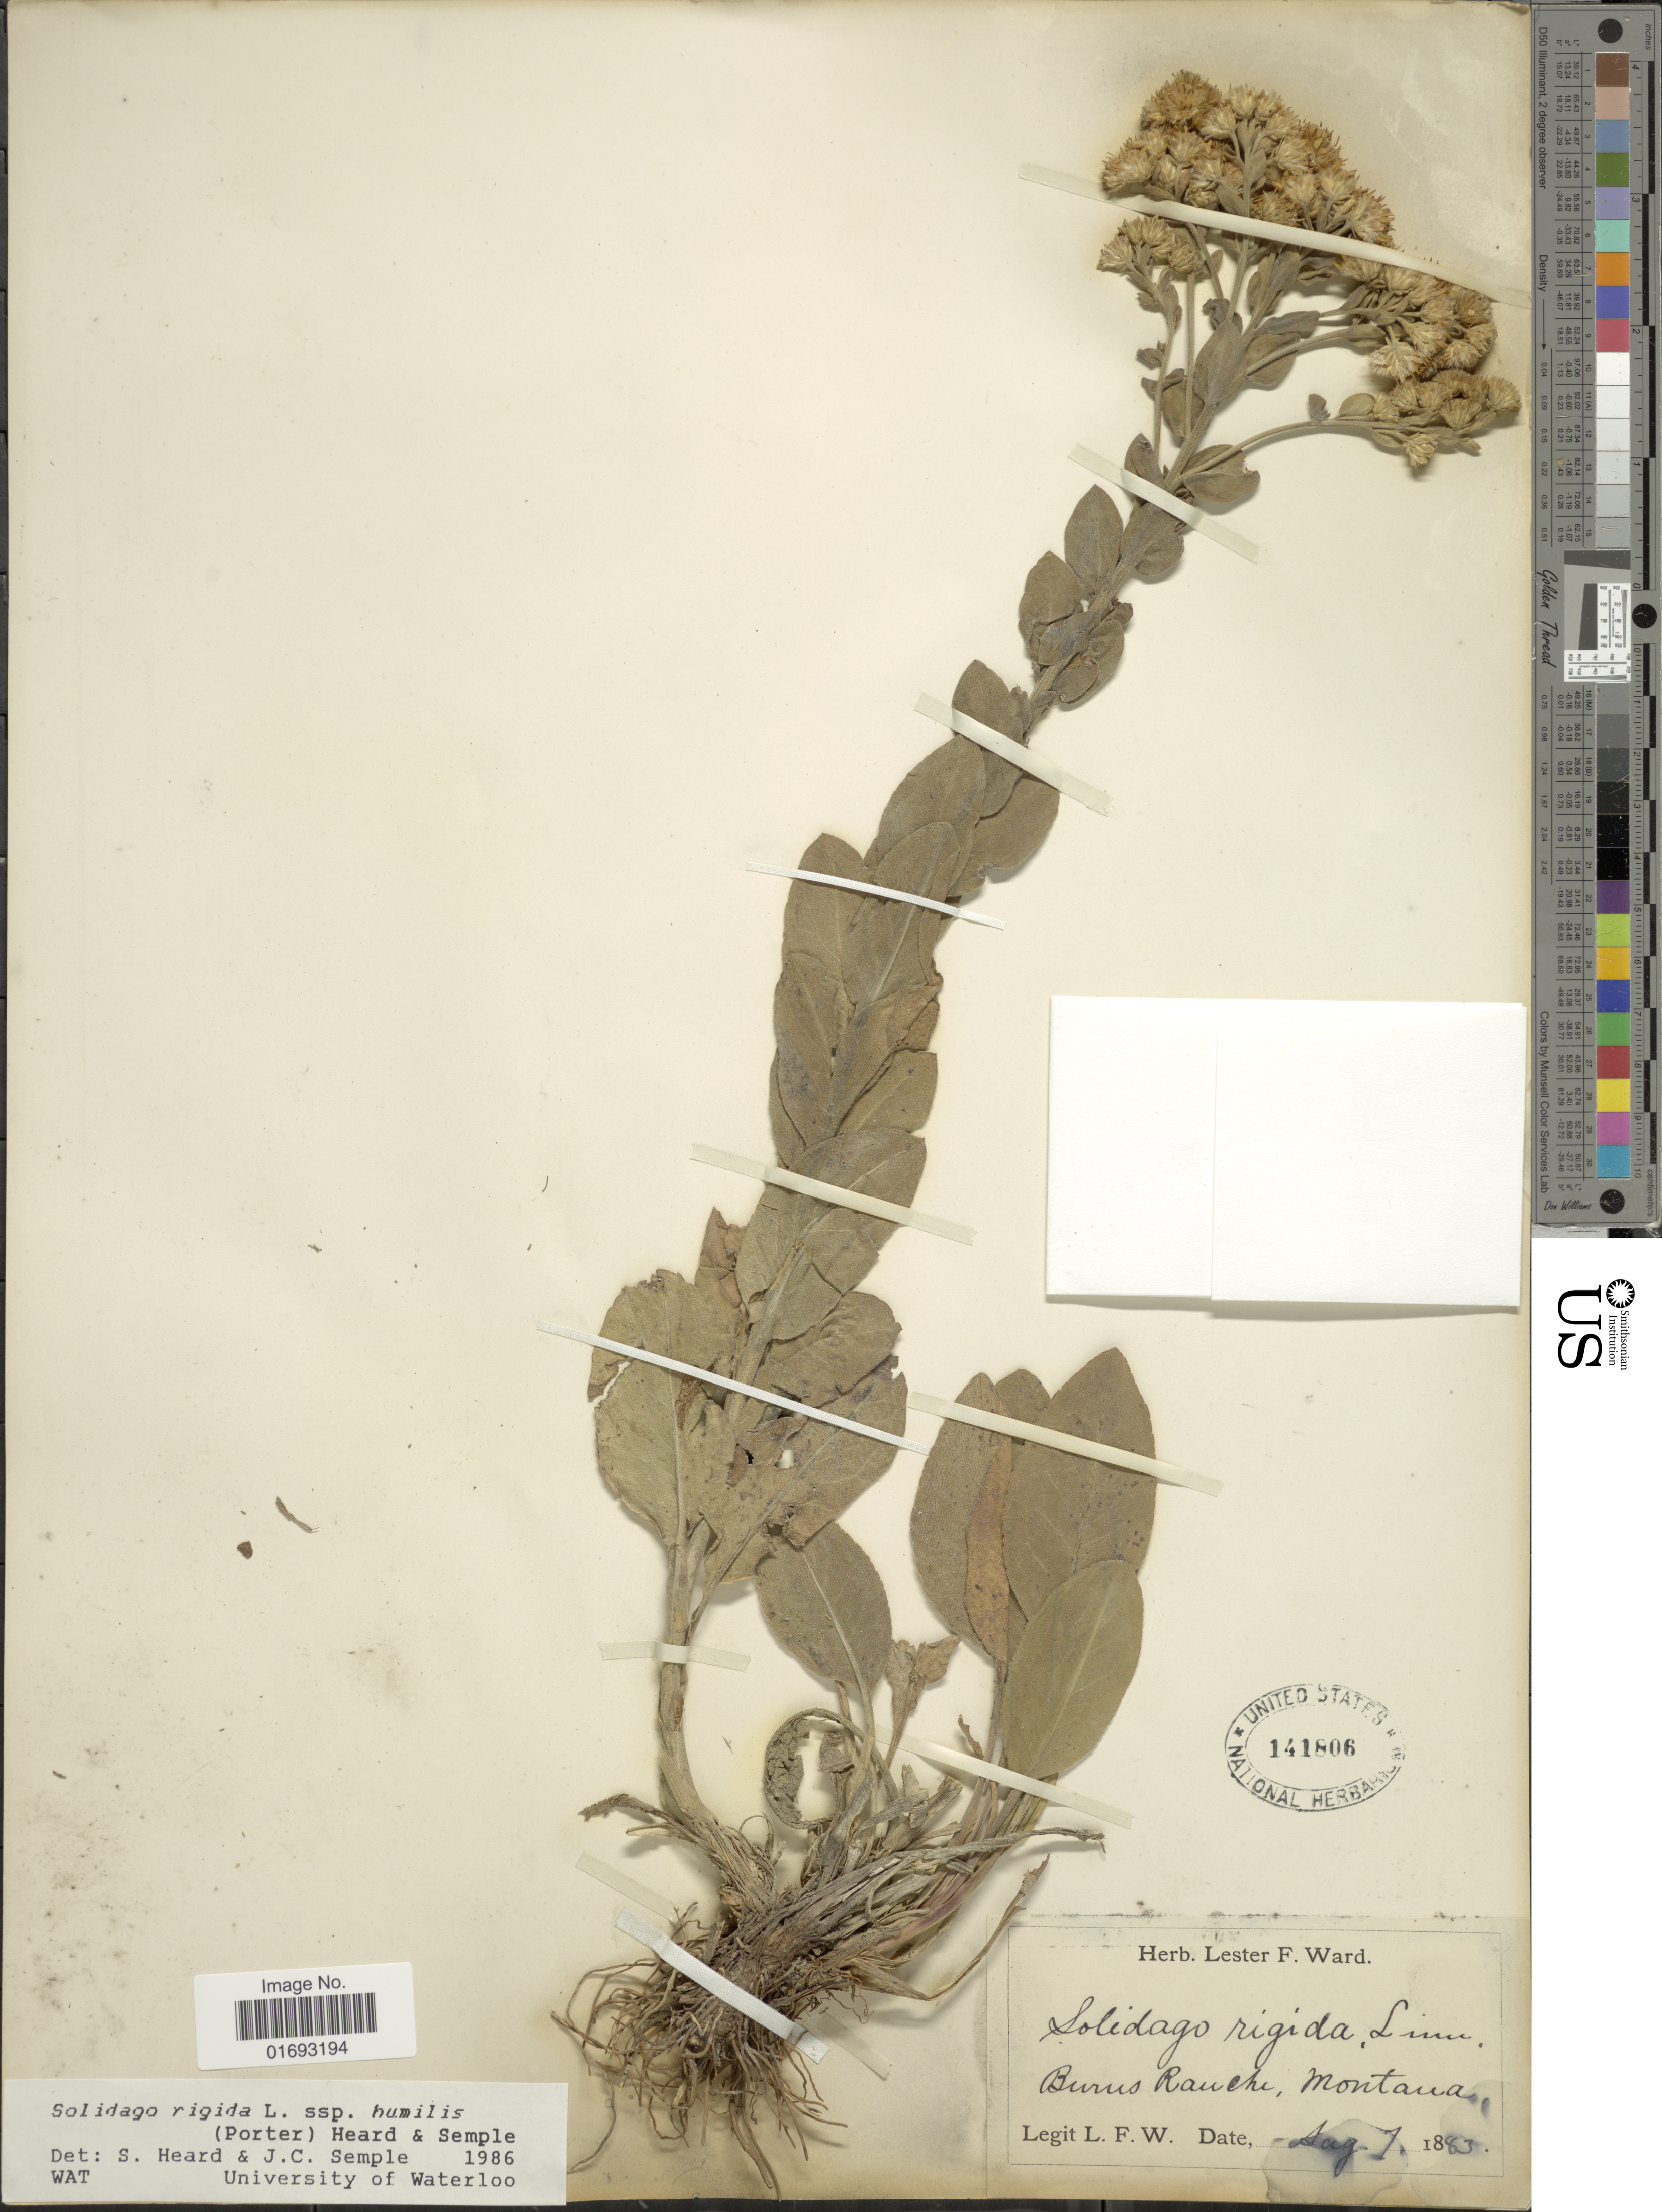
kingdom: Plantae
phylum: Tracheophyta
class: Magnoliopsida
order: Asterales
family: Asteraceae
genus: Oligoneuron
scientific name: Oligoneuron rigidum var. humile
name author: (Porter) G.L. Nesom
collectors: L. F. Ward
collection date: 1883-08-07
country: United States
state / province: Montana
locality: Burush Ranch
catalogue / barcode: US 141806